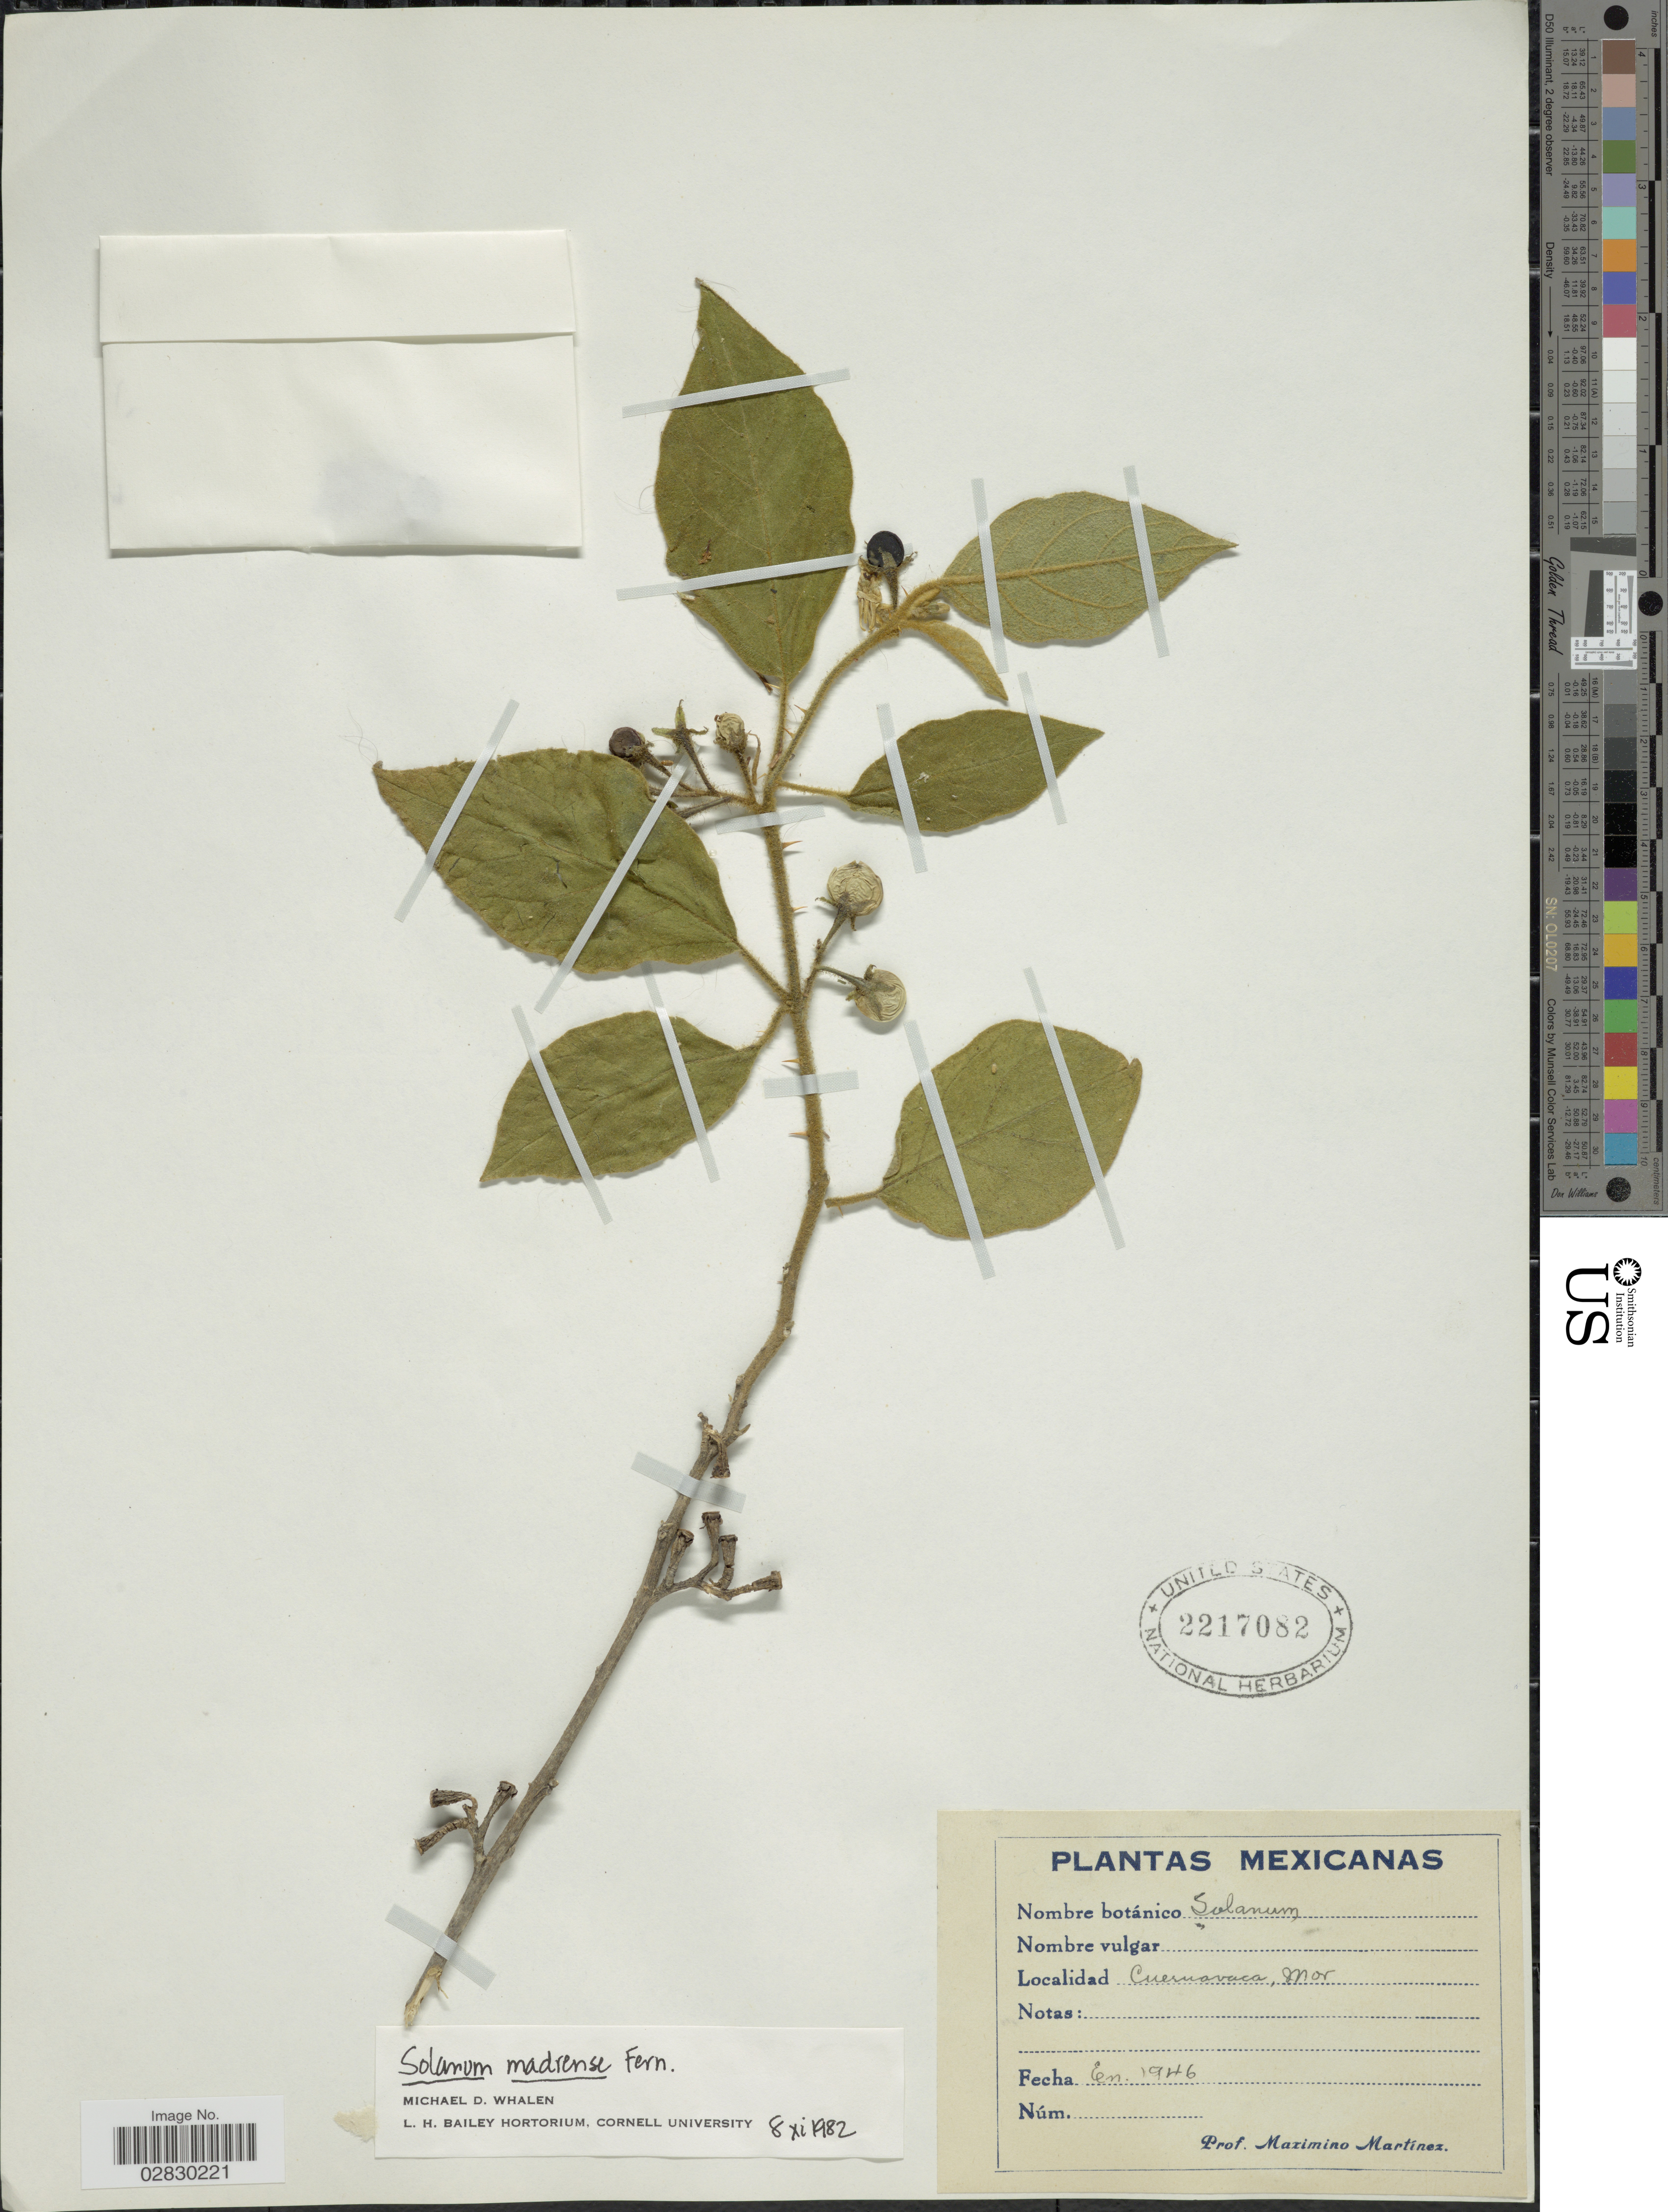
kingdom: Plantae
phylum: Tracheophyta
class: Magnoliopsida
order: Solanales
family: Solanaceae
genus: Solanum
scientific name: Solanum madrense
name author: Fernald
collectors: M. Martinez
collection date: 1946-01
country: Mexico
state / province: Morelos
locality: Cuernavaca.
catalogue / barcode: US 2217082